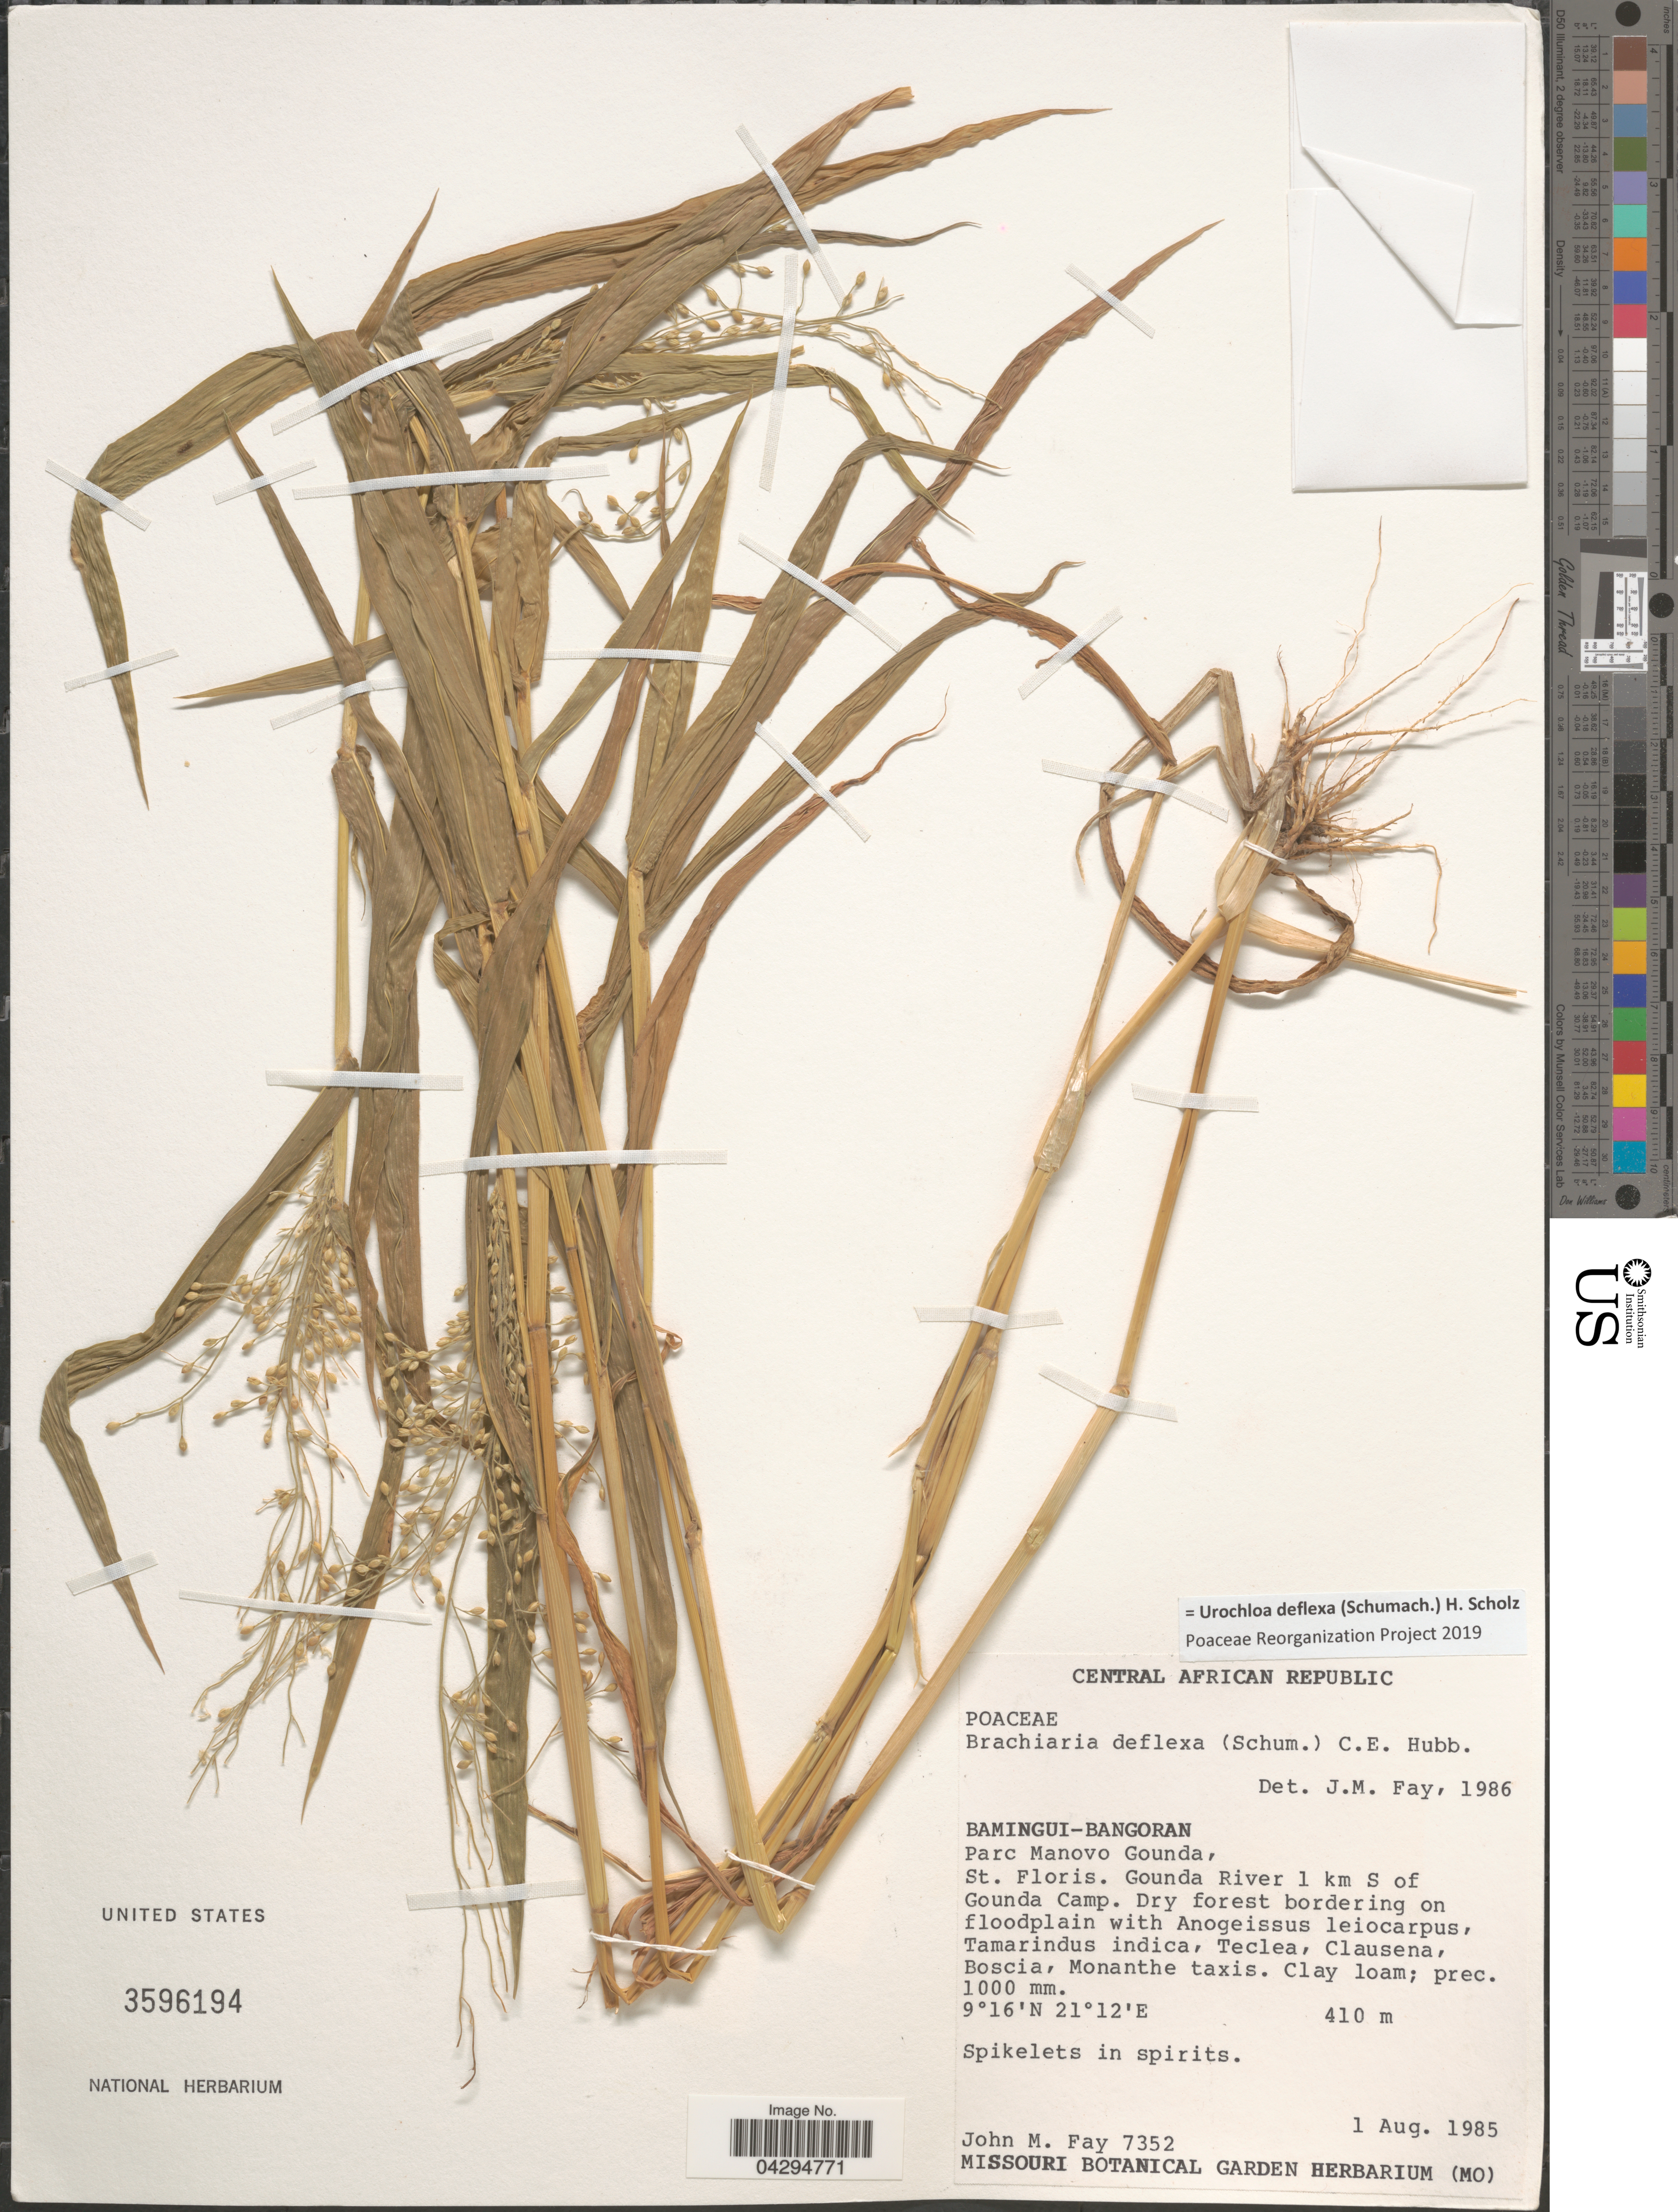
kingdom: Plantae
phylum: Tracheophyta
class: Liliopsida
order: Poales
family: Poaceae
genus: Urochloa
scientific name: Urochloa deflexa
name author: (Schumach.) H. Scholz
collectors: J. M. Fay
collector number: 7352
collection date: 1985-08-01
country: Central African Republic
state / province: Bamingui-Bangoran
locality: Bamingui-Bangoran. Parc Manovo Gounda, St. Floris. Gounda River 1 km S of Gounda Camp. Dry forest bordering on floodplain.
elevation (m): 410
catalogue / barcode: US 3596194